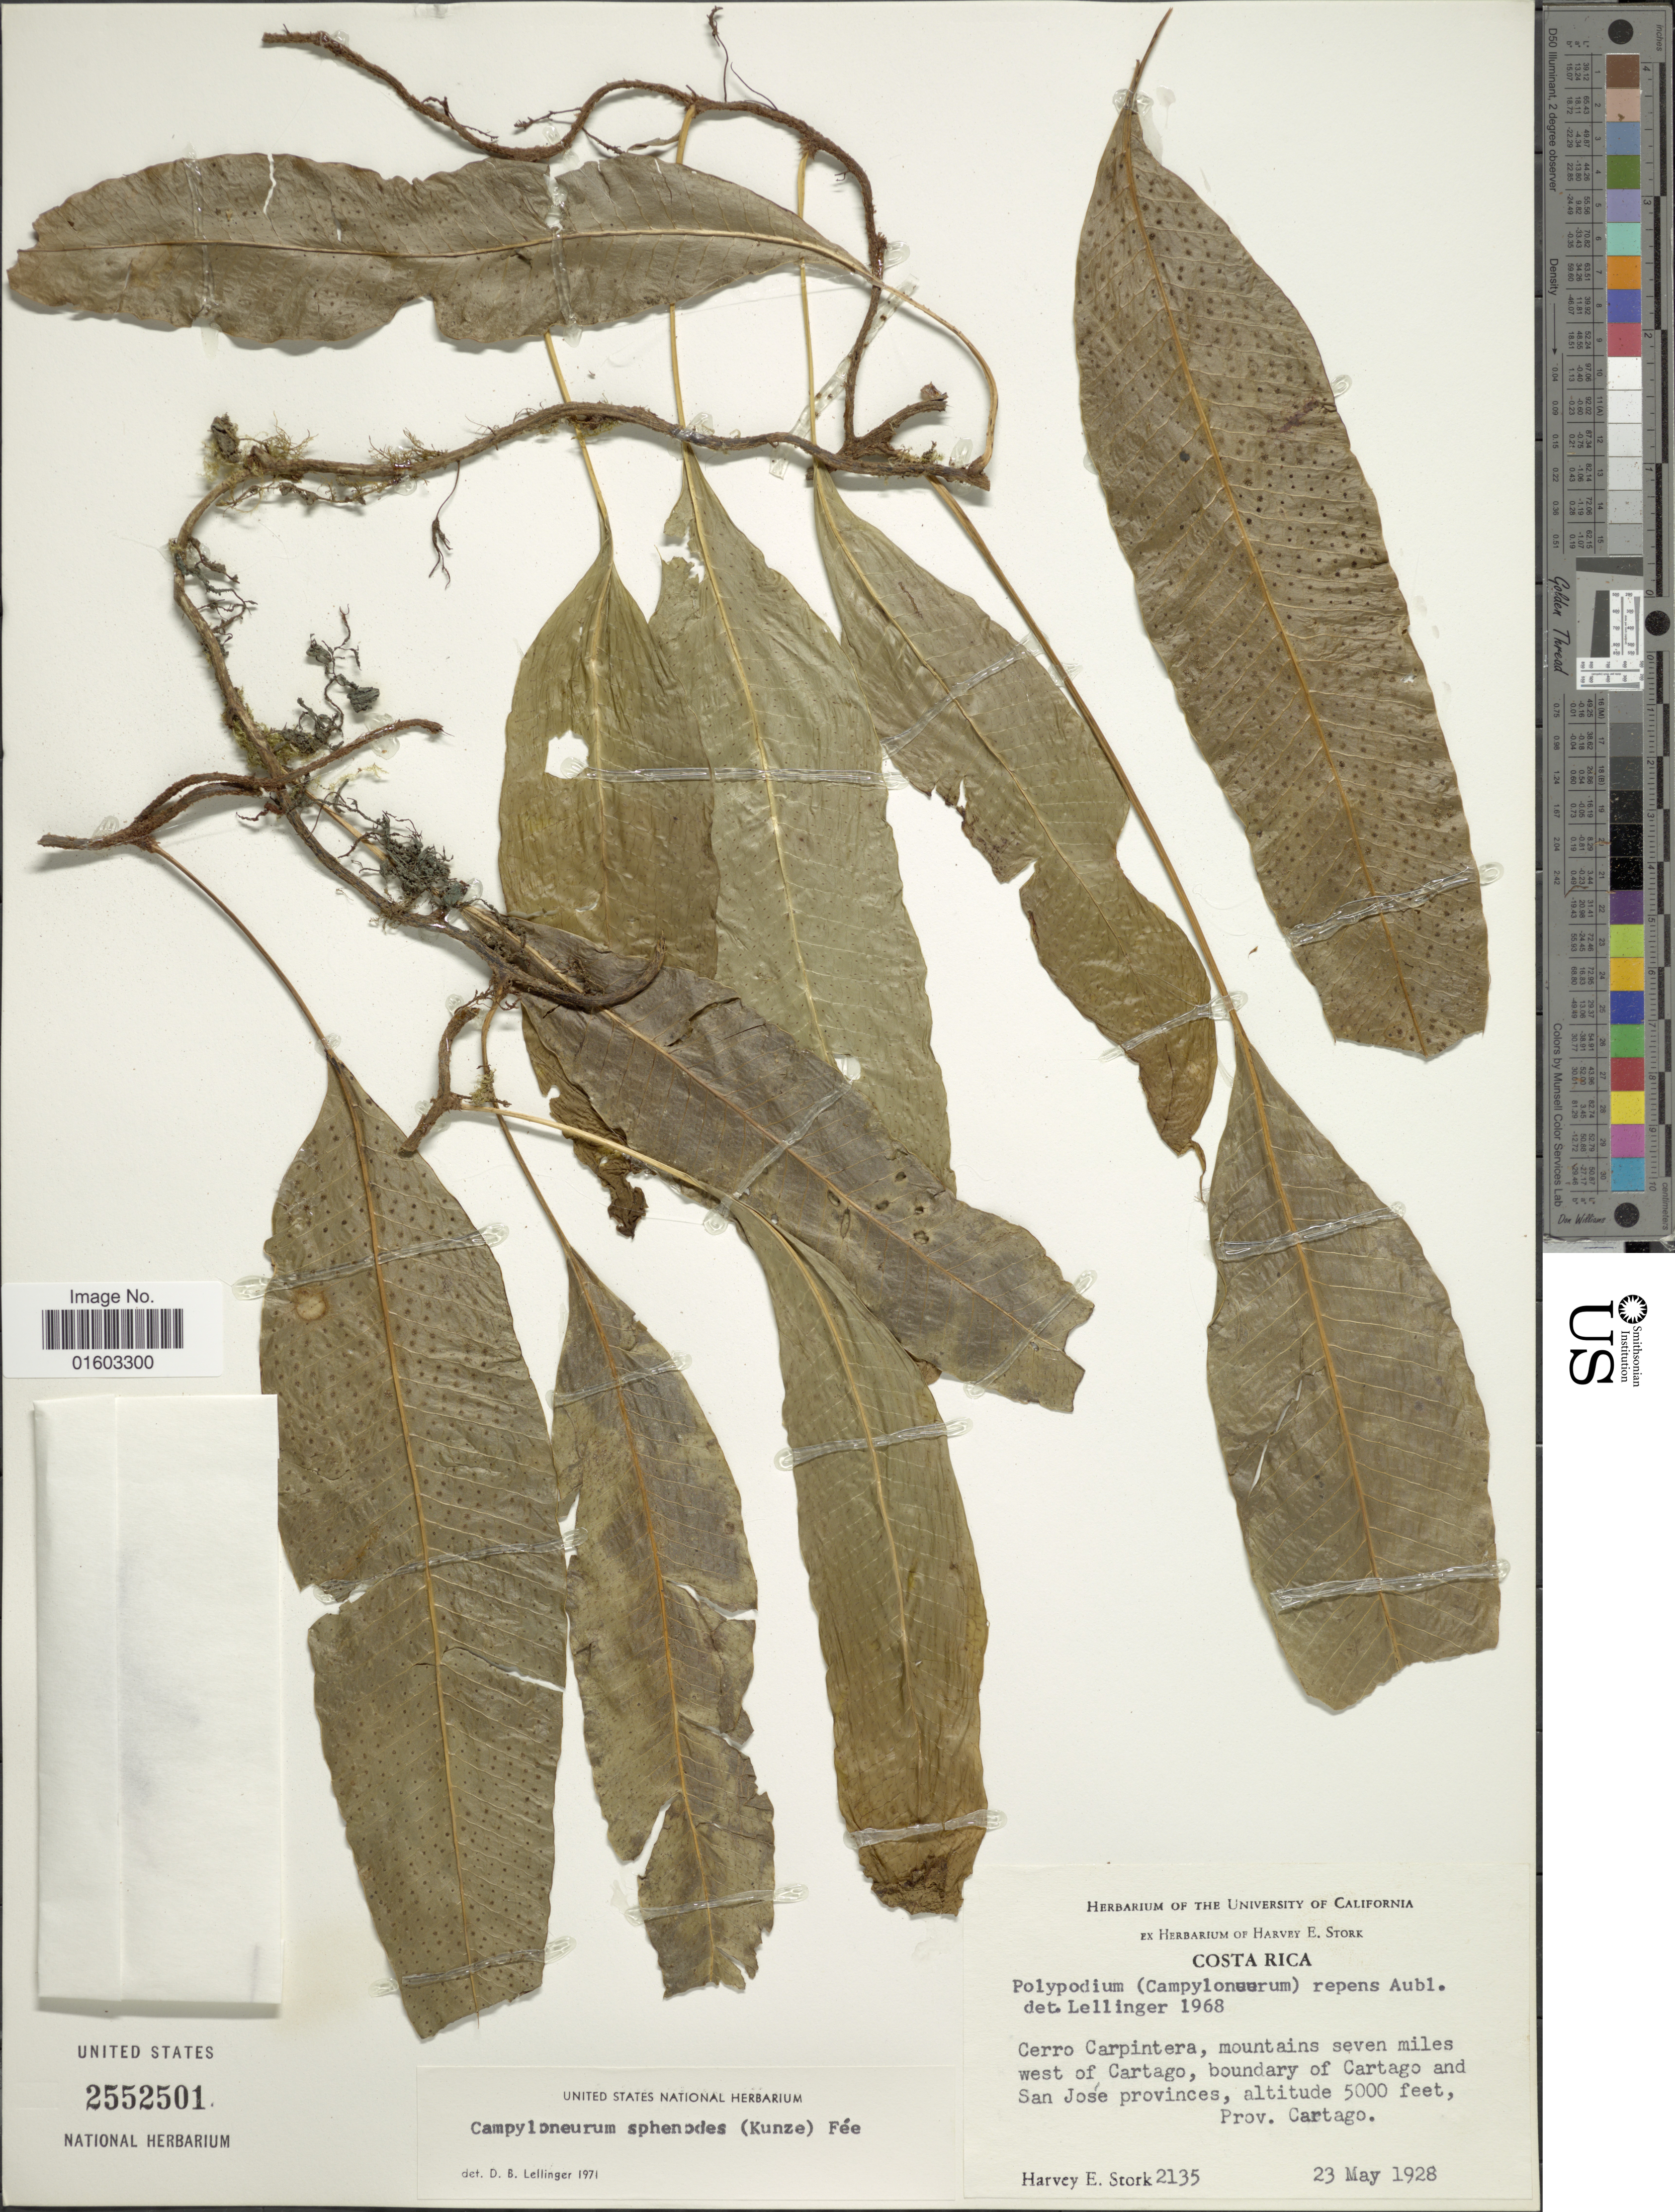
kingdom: Plantae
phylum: Tracheophyta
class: Polypodiopsida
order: Polypodiales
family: Polypodiaceae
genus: Campyloneurum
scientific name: Campyloneurum wercklei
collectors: H. E. Stork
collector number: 2135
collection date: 1928-05-23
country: Costa Rica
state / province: Cartago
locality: Cerro Carpintera, mountains seven miles west of Cartago, boundary of Cartago and San Jose provinces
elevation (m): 1524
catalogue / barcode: US 2552501